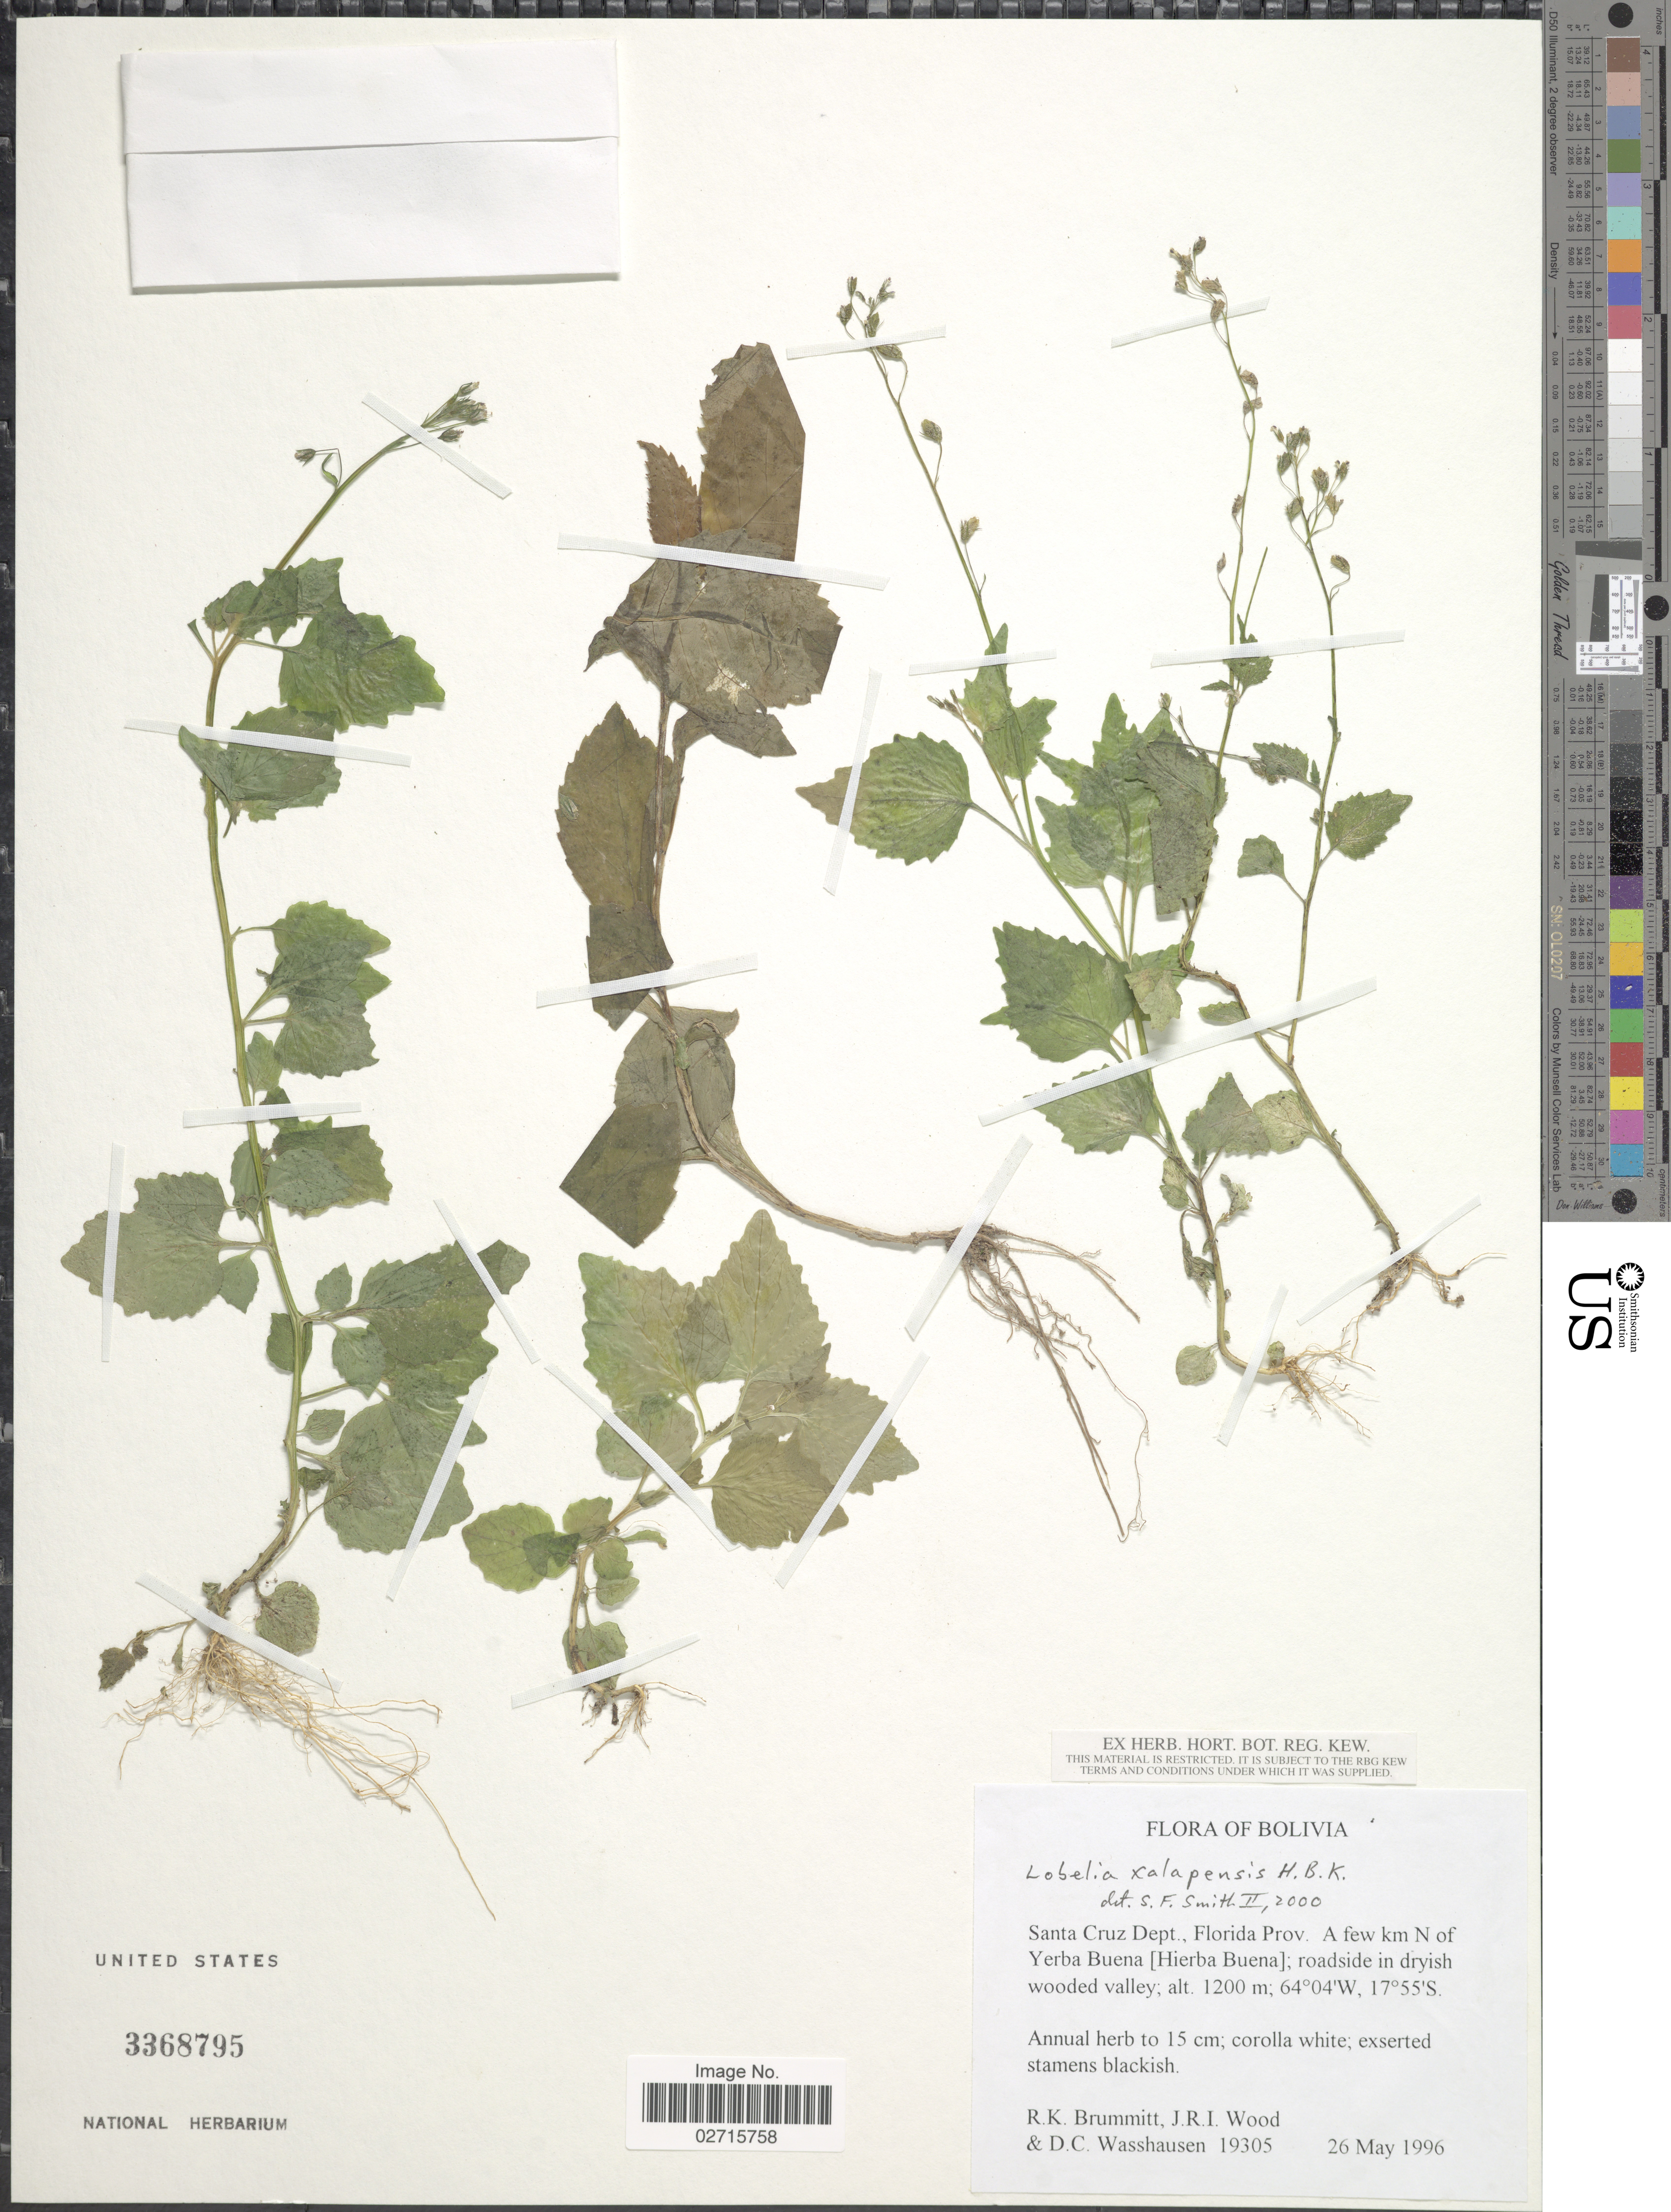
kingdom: Plantae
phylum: Tracheophyta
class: Magnoliopsida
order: Asterales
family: Campanulaceae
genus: Lobelia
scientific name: Lobelia xalapensis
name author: Kunth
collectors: R. K. Brummitt, J. R. I. Wood & D. C. Wasshausen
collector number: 19305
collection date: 1996-05-26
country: Bolivia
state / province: Santa Cruz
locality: Santa Cruz Dept., Florida Prov. A few km N of Yerba Buena (Hierba Buena); roadside in dryish wooded valley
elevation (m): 1200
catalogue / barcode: US 3368795